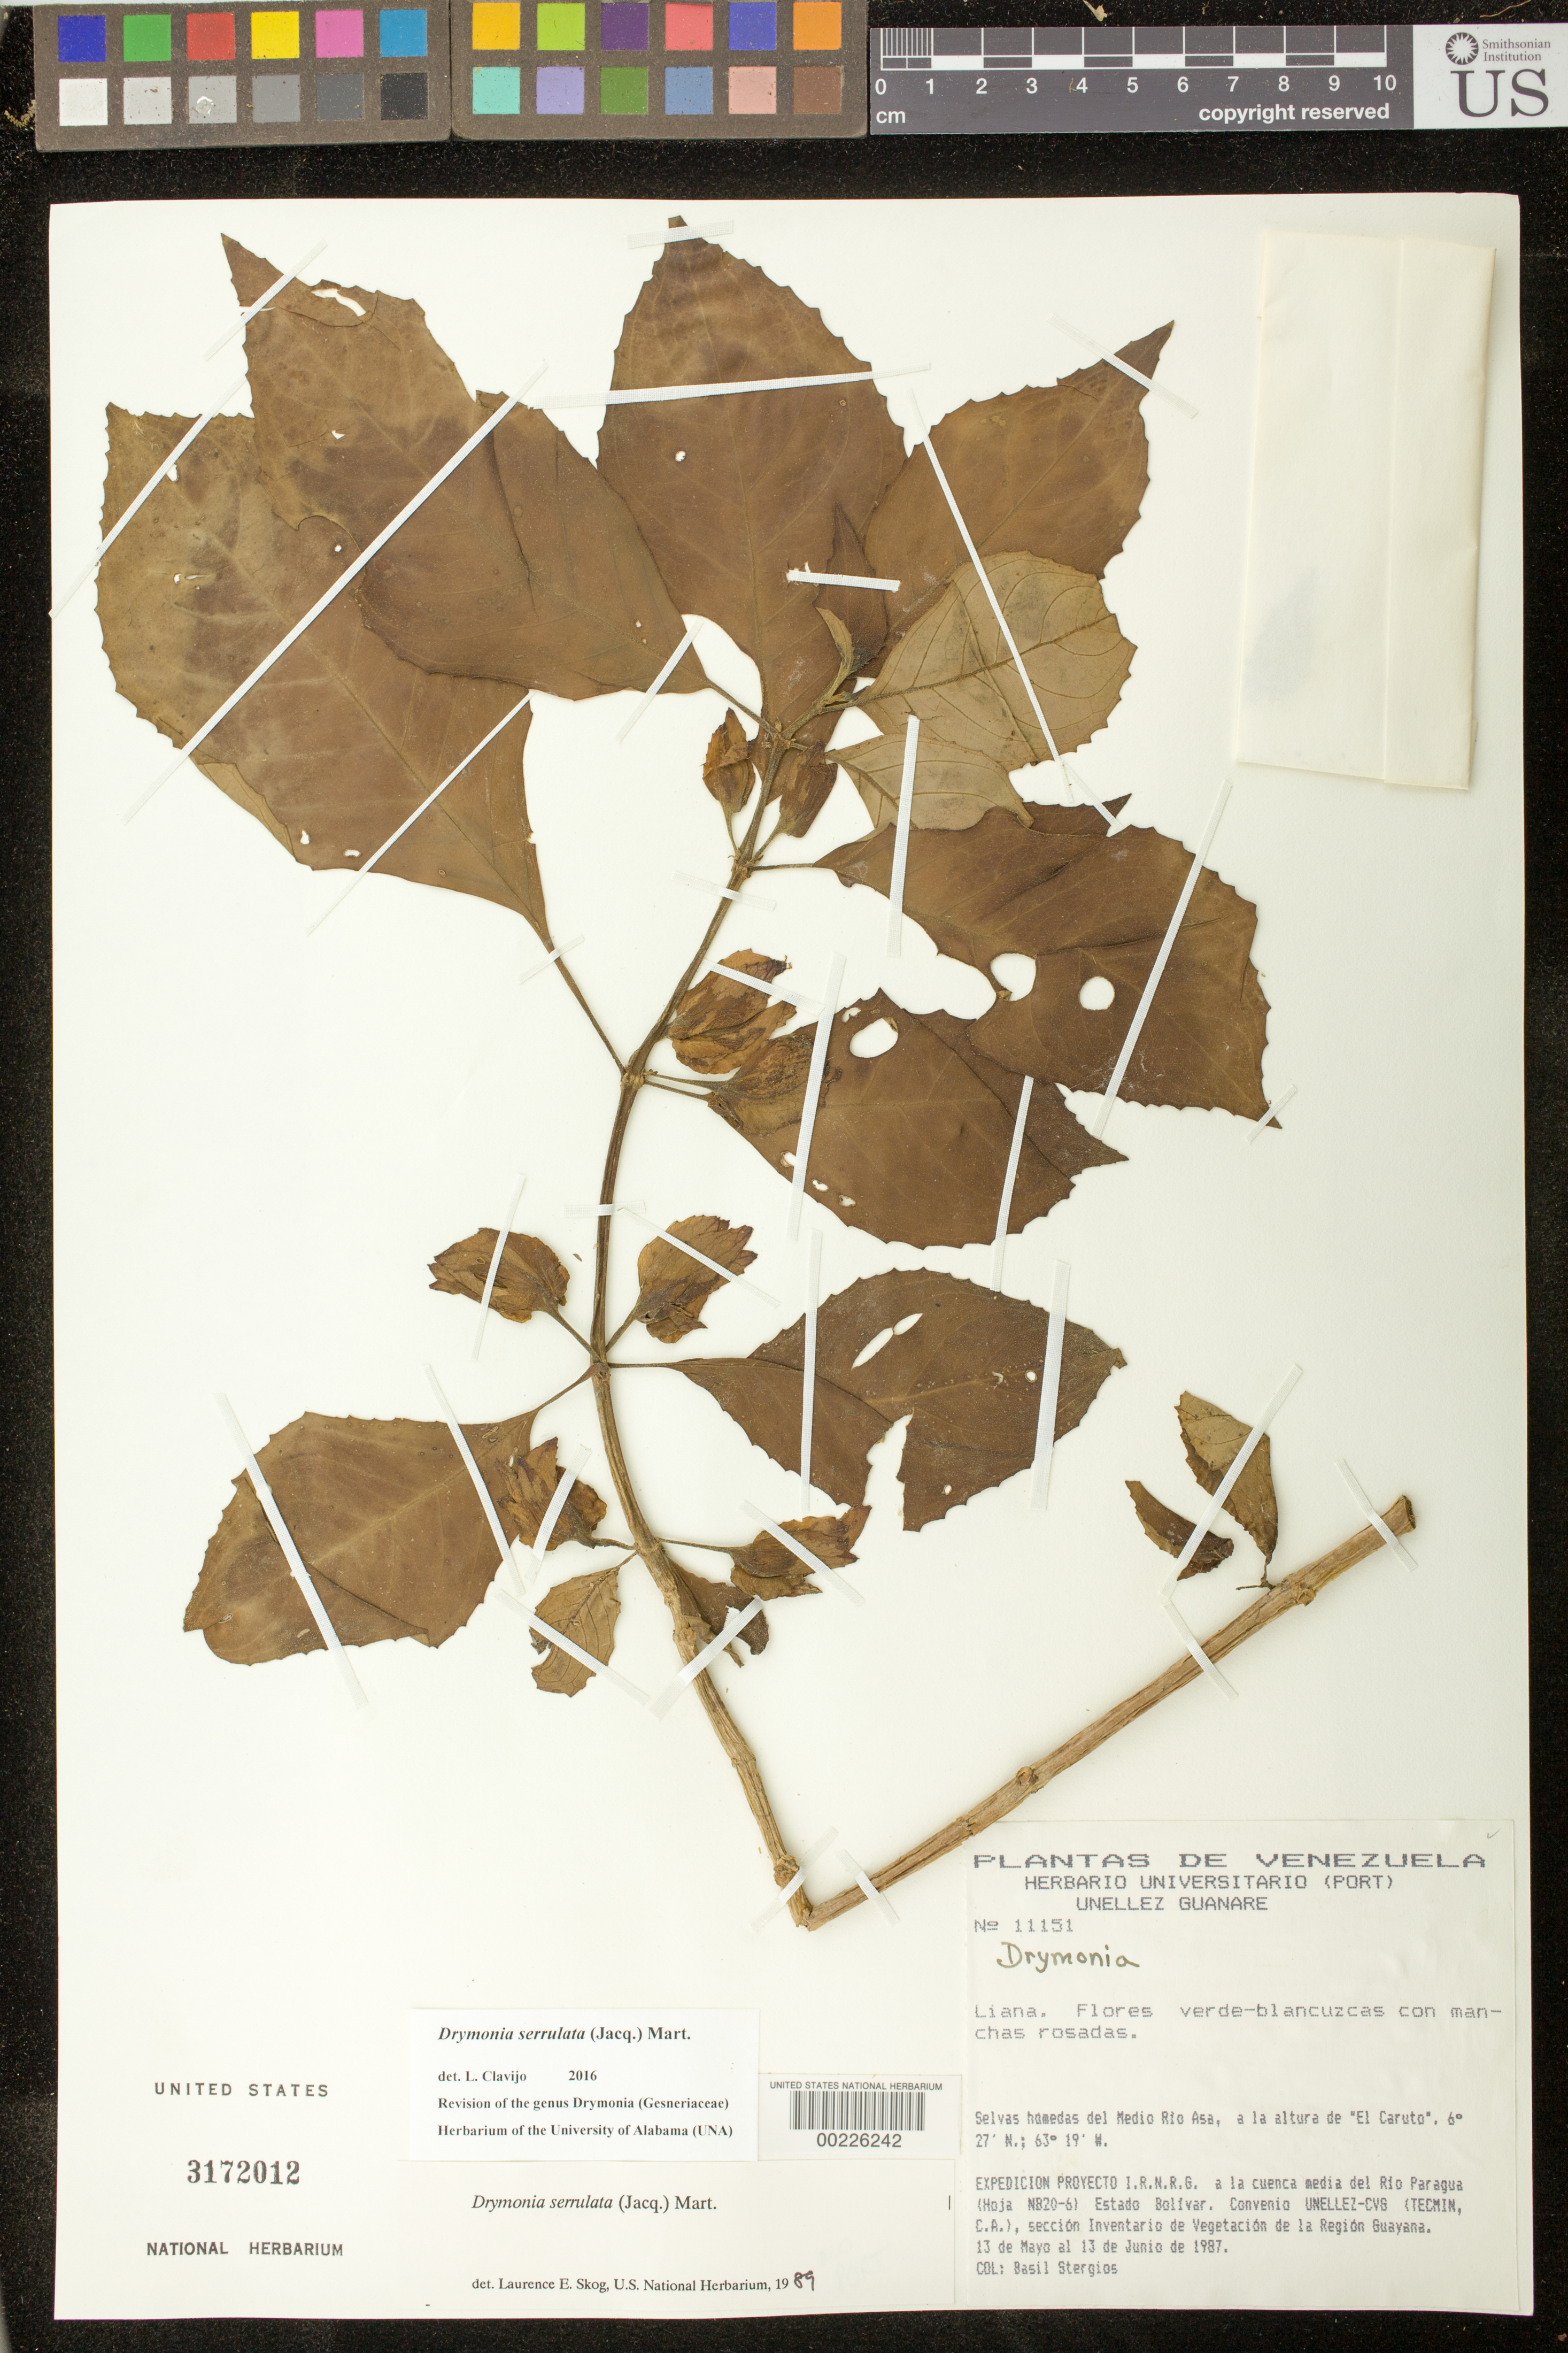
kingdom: Plantae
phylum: Tracheophyta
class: Magnoliopsida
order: Lamiales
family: Gesneriaceae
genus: Drymonia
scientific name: Drymonia serrulata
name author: (Jacq.) Mart.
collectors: B. G. Stergios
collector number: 11151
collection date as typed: May-Jun 1987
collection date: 1987-05/1987-06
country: Venezuela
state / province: Bolívar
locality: Medio Rio Asa, a la altura de "El Caruto"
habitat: Humid forest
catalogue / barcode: US 3172012